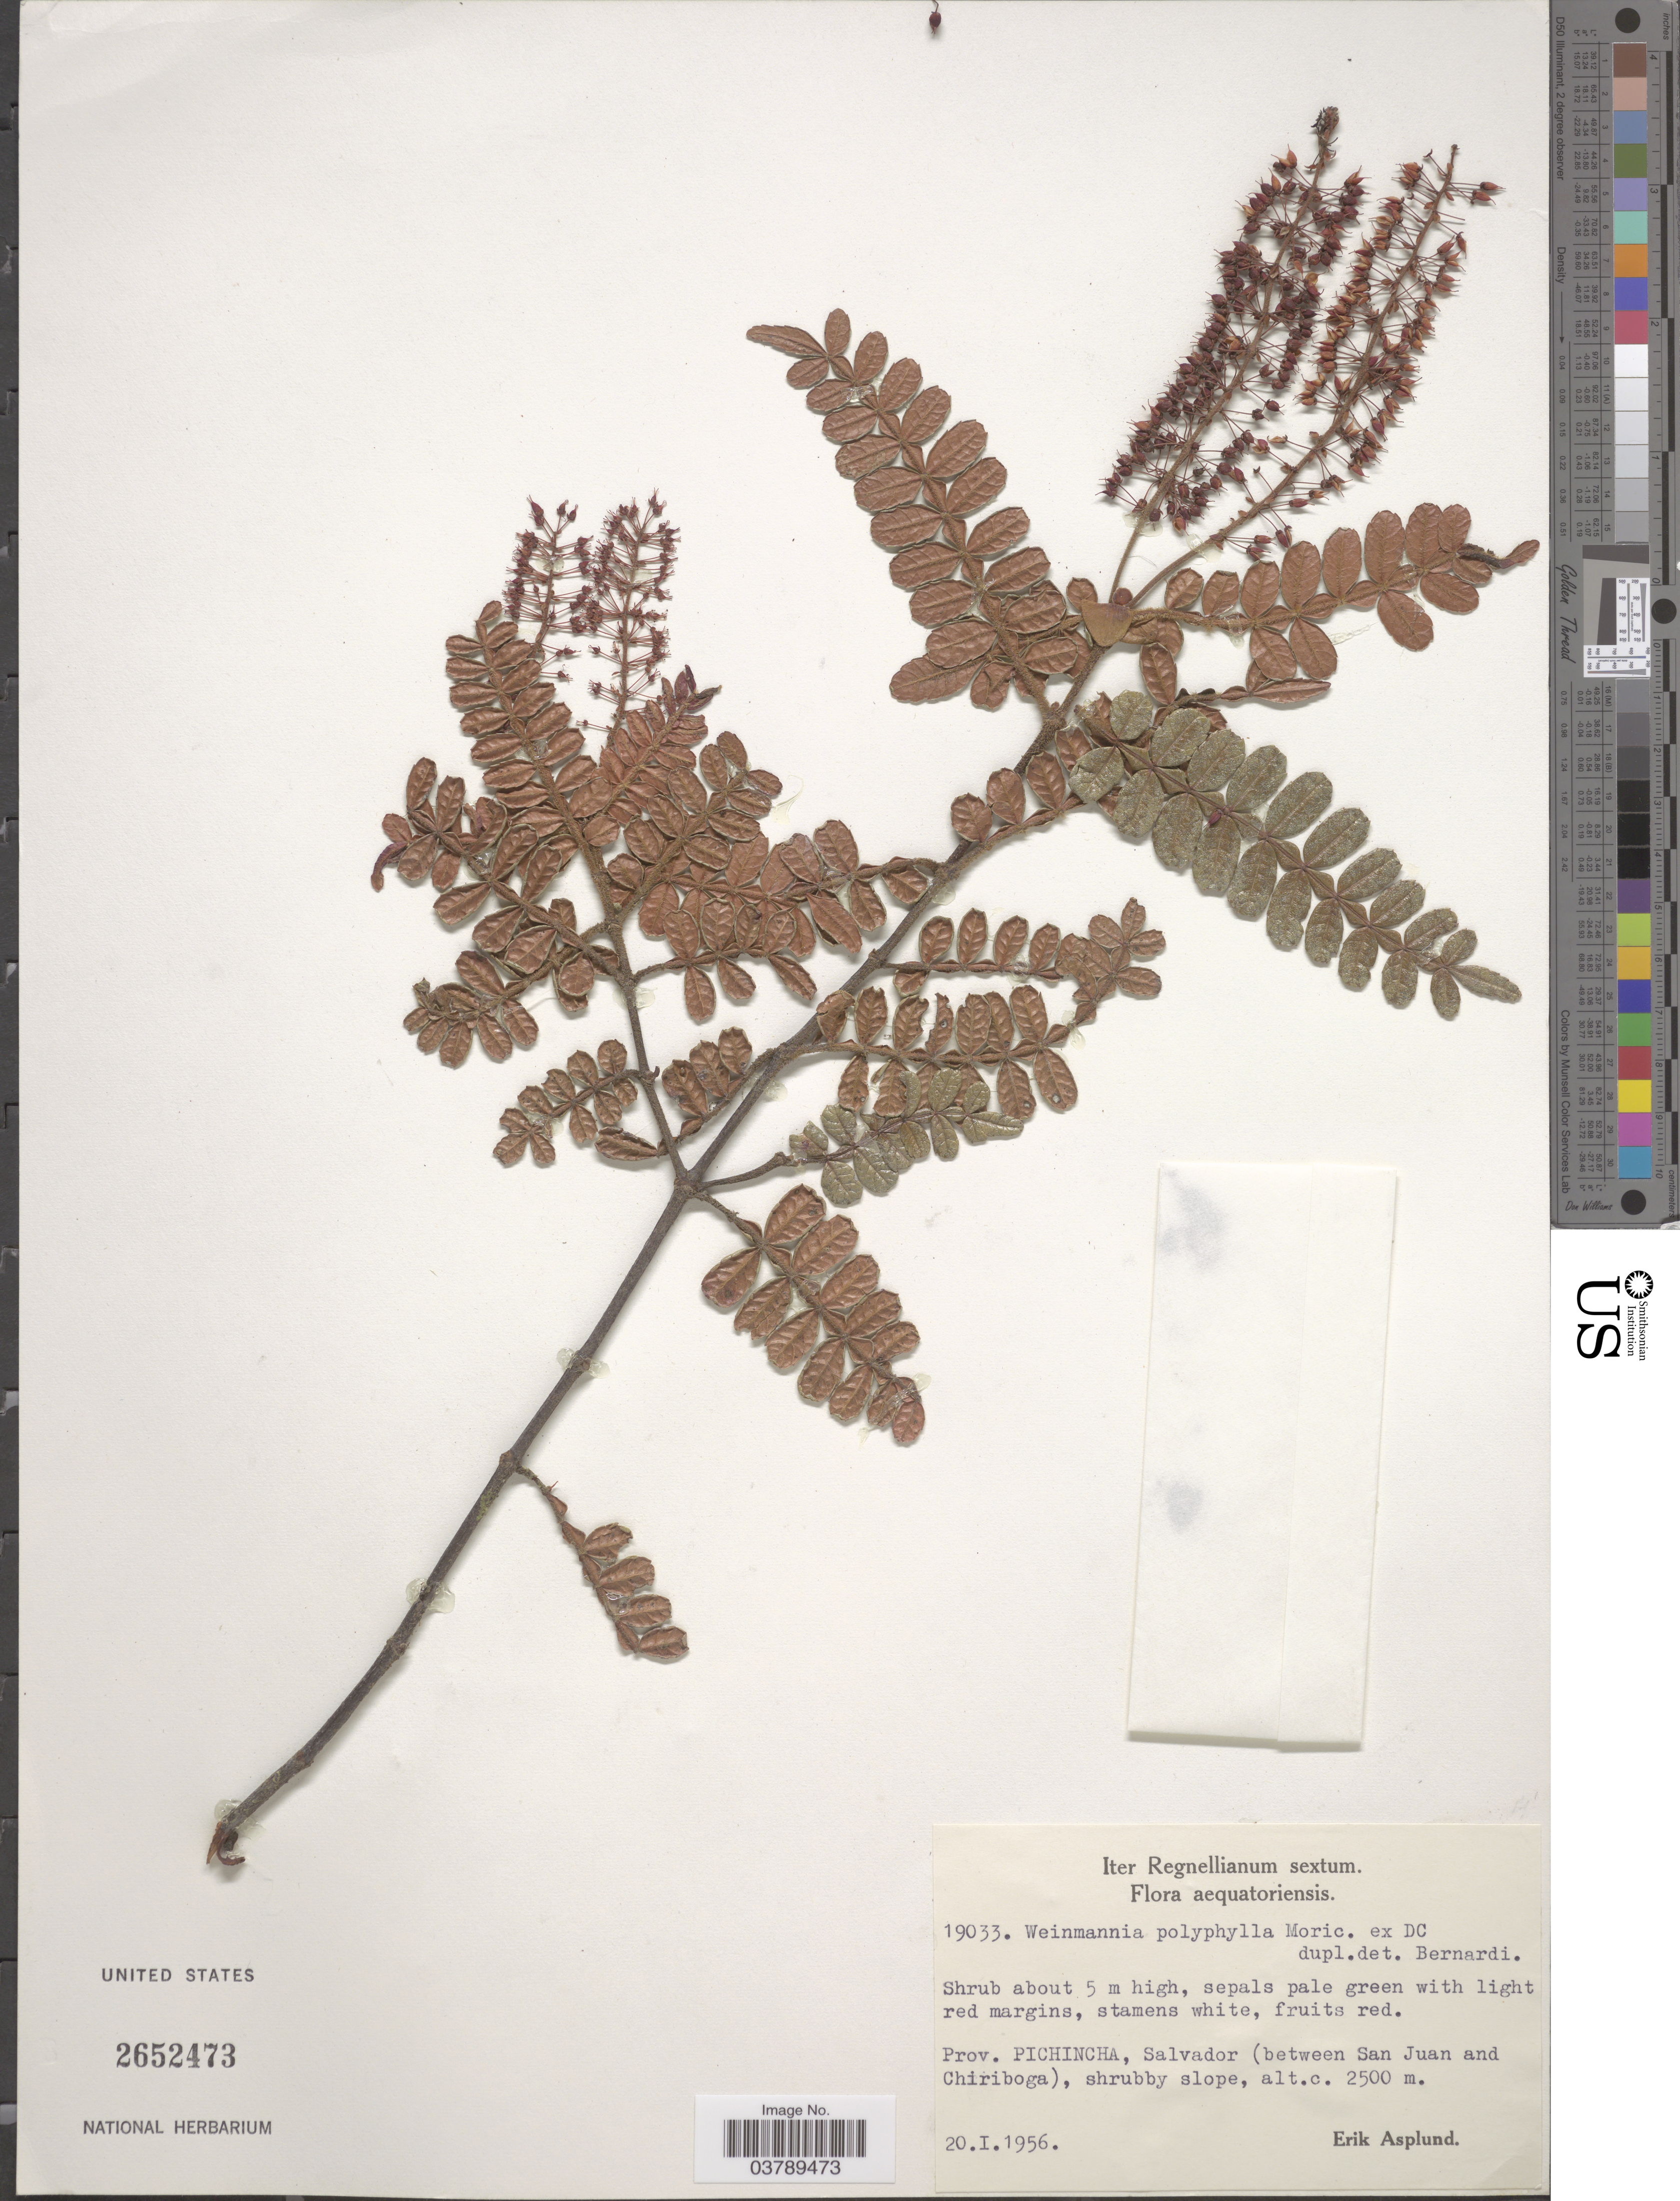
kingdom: Plantae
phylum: Tracheophyta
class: Magnoliopsida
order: Oxalidales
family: Cunoniaceae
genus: Weinmannia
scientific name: Weinmannia polyphylla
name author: Moric. ex DC.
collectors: E. Asplund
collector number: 19033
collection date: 1956-01-20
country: Ecuador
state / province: Pichincha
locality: Salvador (between San Juan and Chiriboga).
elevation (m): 2500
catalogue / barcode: US 2652473